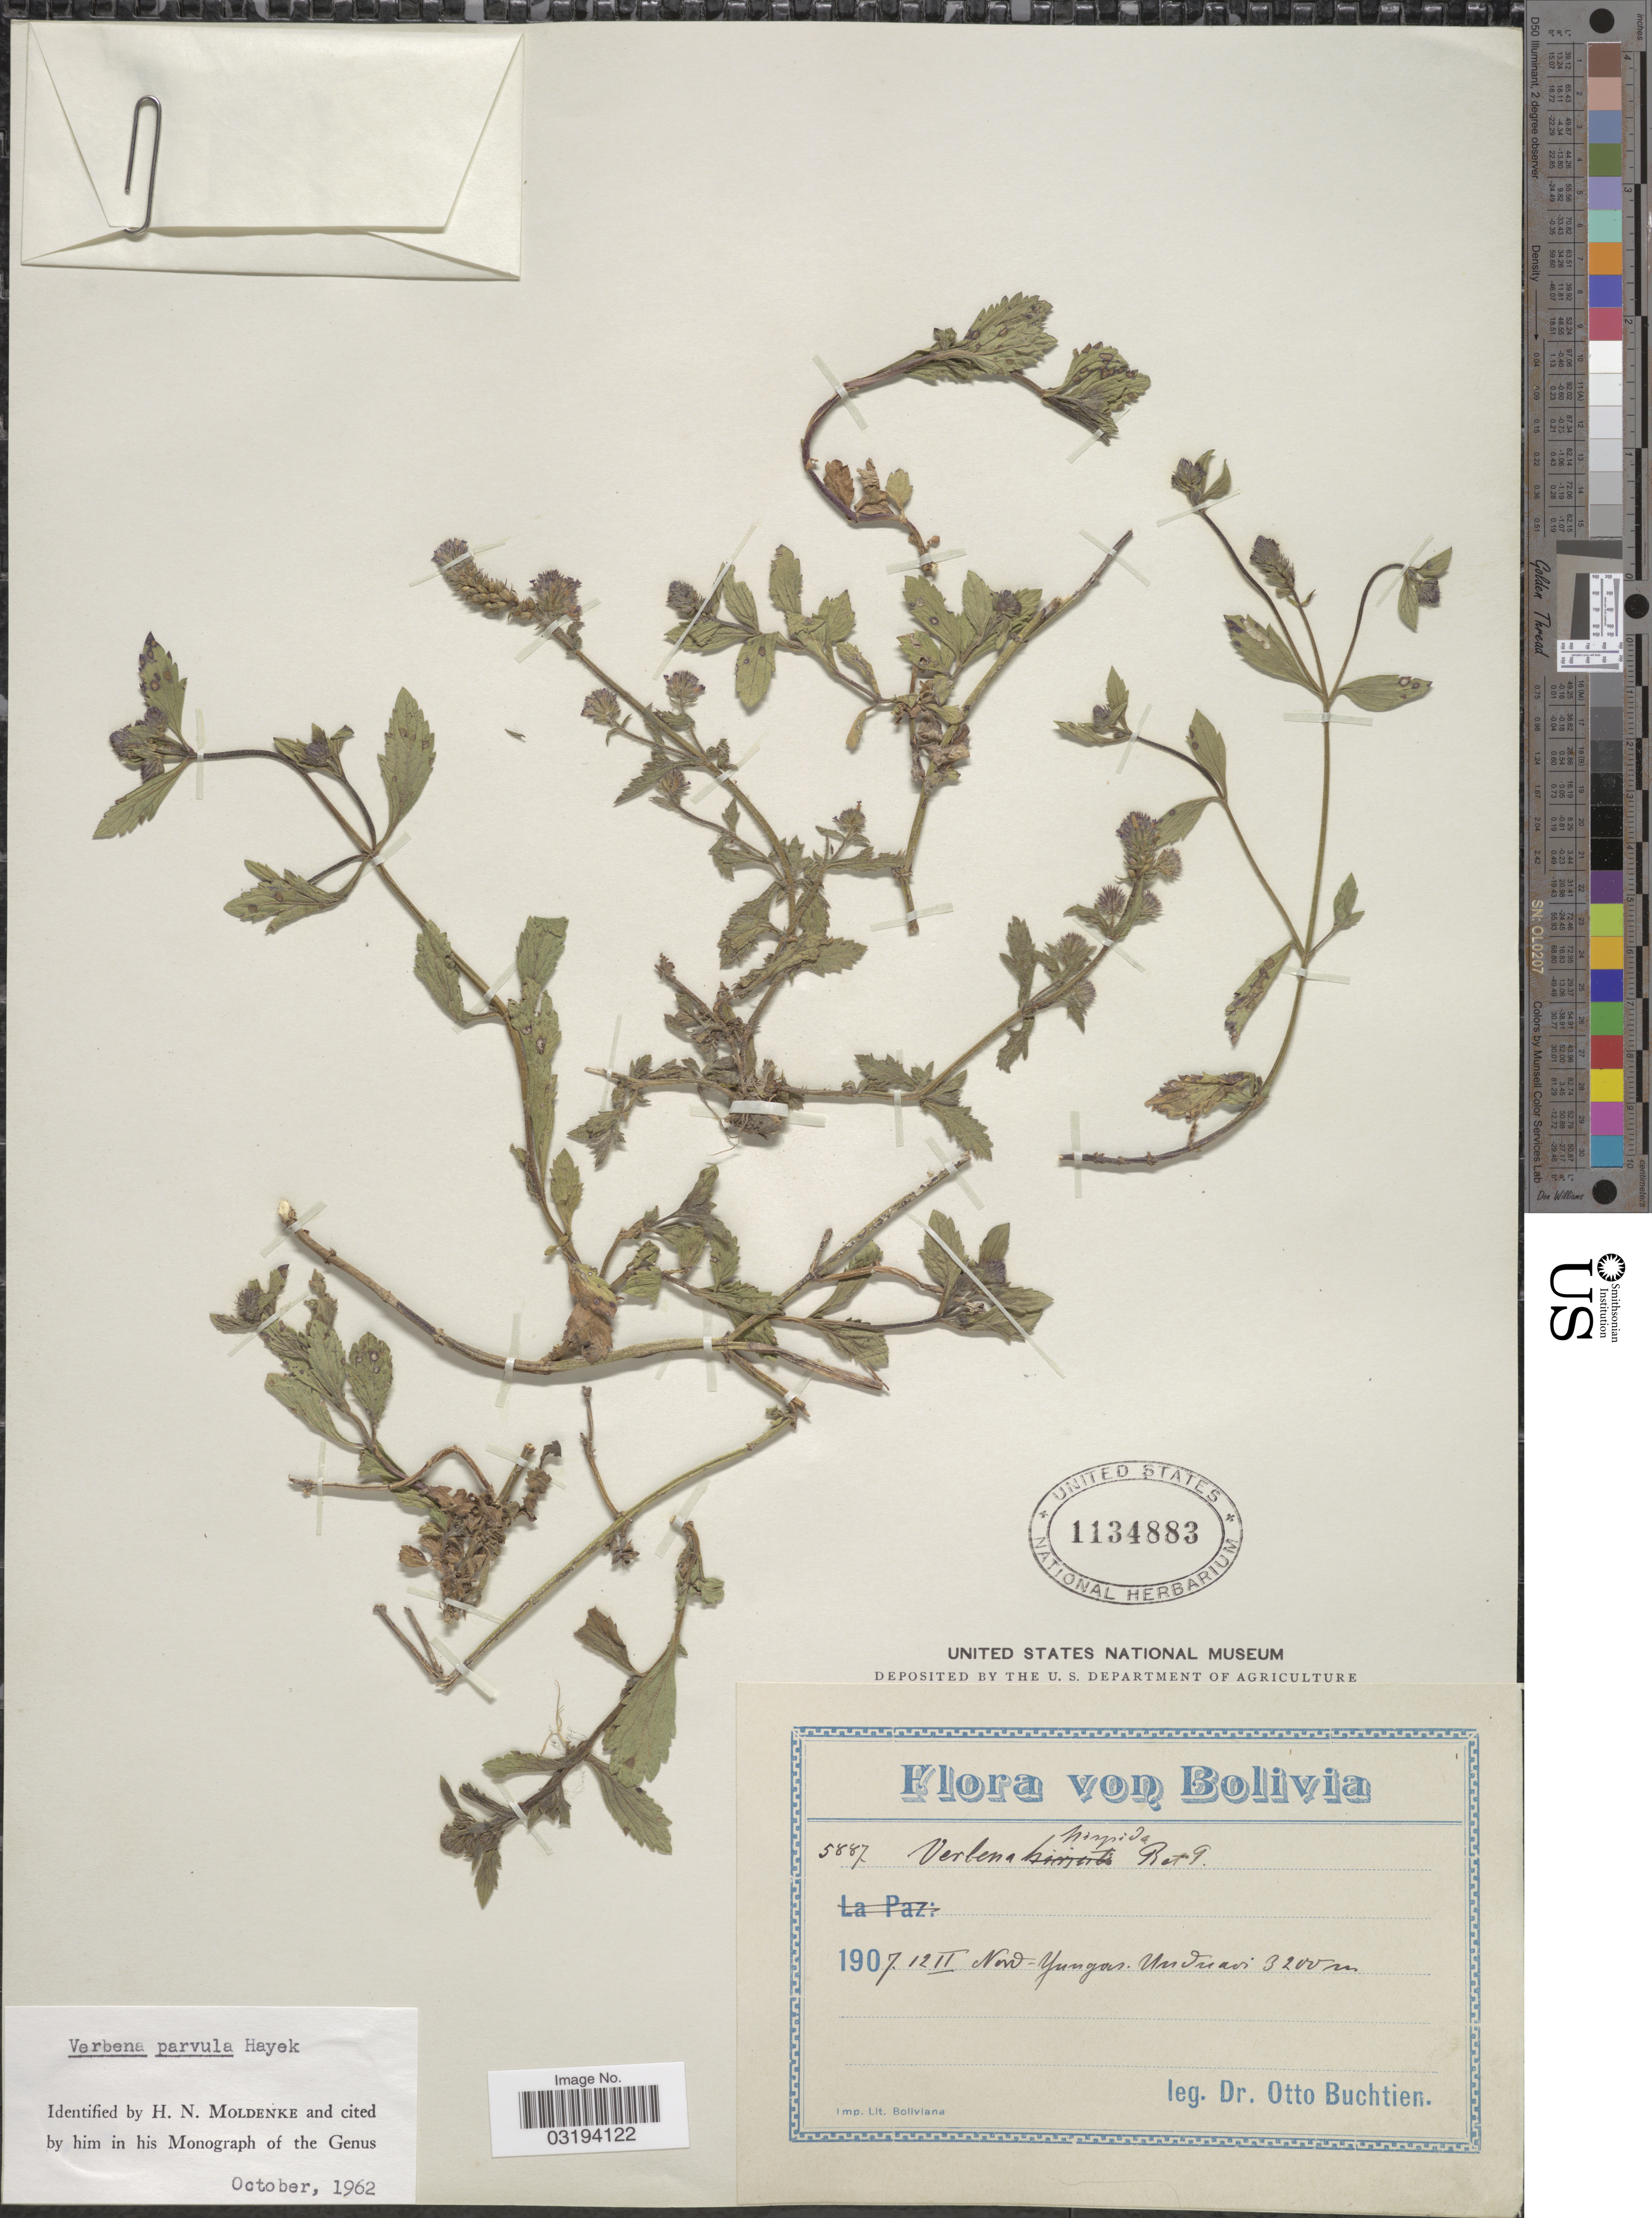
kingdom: Plantae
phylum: Tracheophyta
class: Magnoliopsida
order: Lamiales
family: Verbenaceae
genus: Verbena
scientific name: Verbena parvula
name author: Hayek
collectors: O. Buchtien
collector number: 5887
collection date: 1907-02-12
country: Bolivia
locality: Nord-Yungas. Unduavi.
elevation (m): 3200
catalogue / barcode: US 1134883